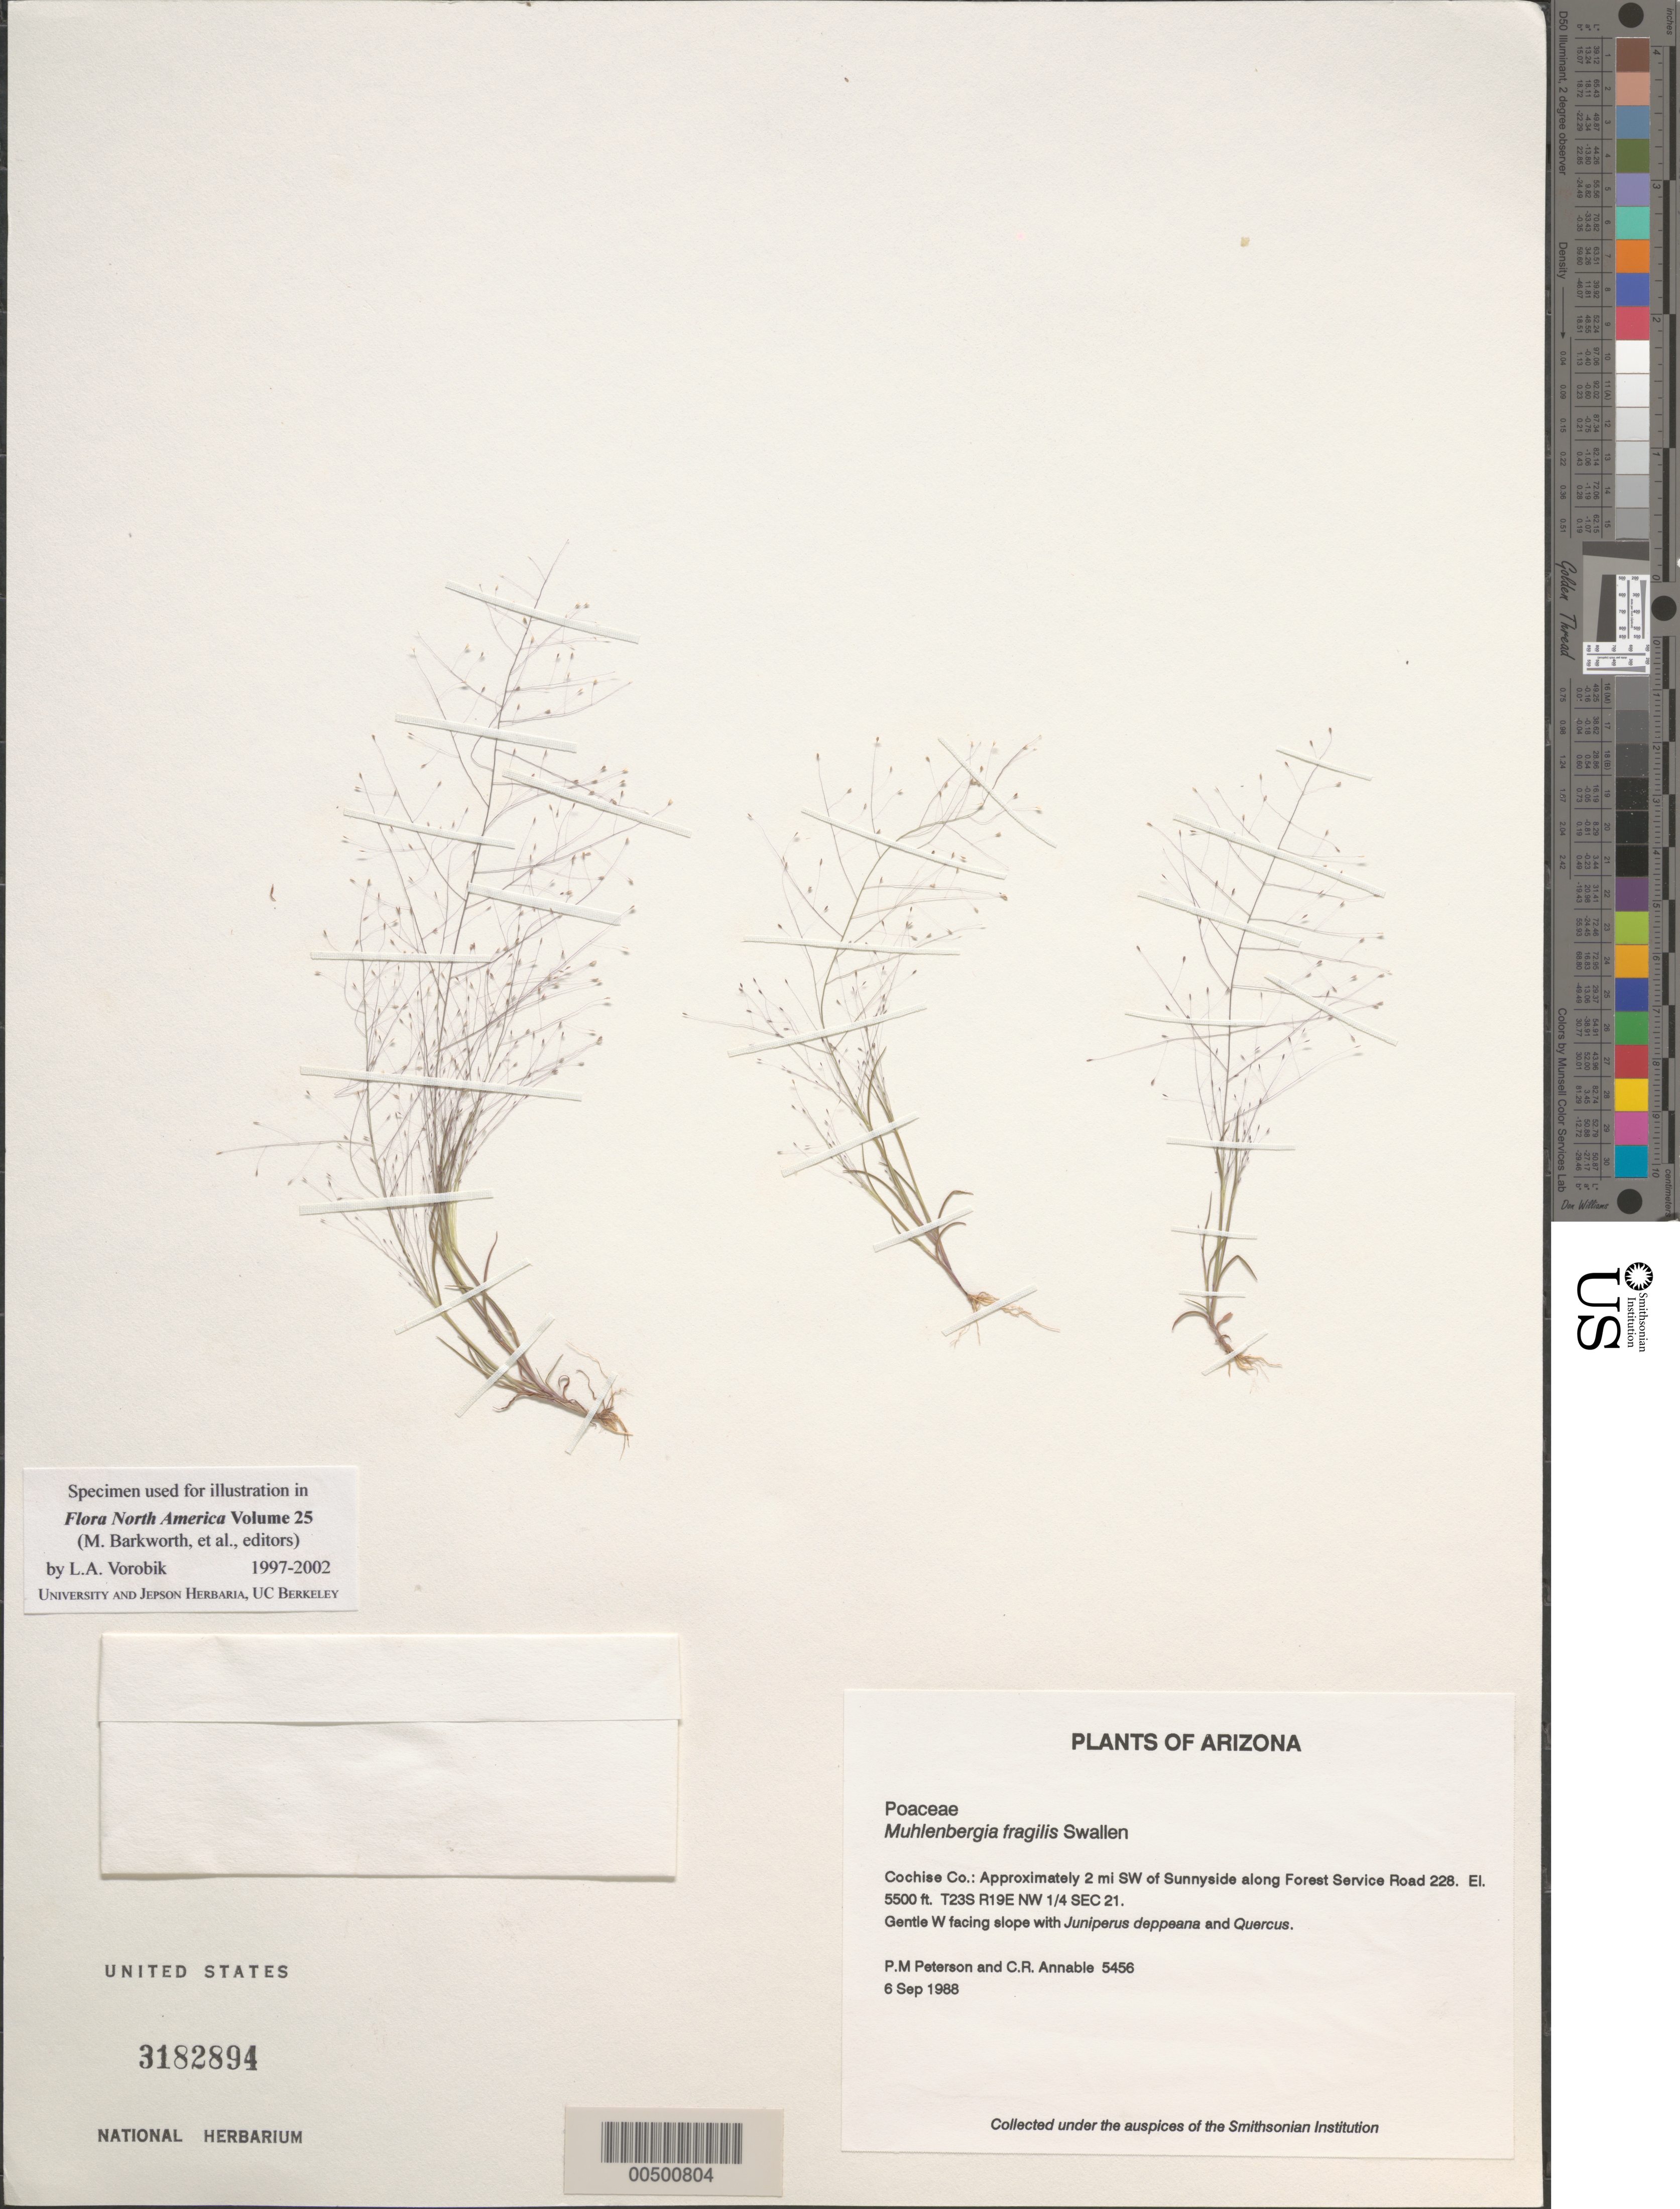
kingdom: Plantae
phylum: Tracheophyta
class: Liliopsida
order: Poales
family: Poaceae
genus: Muhlenbergia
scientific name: Muhlenbergia fragilis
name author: Swallen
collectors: P. M. Peterson & C. R. Annable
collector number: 05456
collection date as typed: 06 Sep 1988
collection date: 1988-09-06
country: United States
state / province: Arizona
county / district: Cochise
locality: Approximately 2 mi SW of Sunnyside along Forest Service Road 228.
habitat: Gentle W facing slope with Juniperus deppeana and Quercus.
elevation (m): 1676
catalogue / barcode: US 3182894